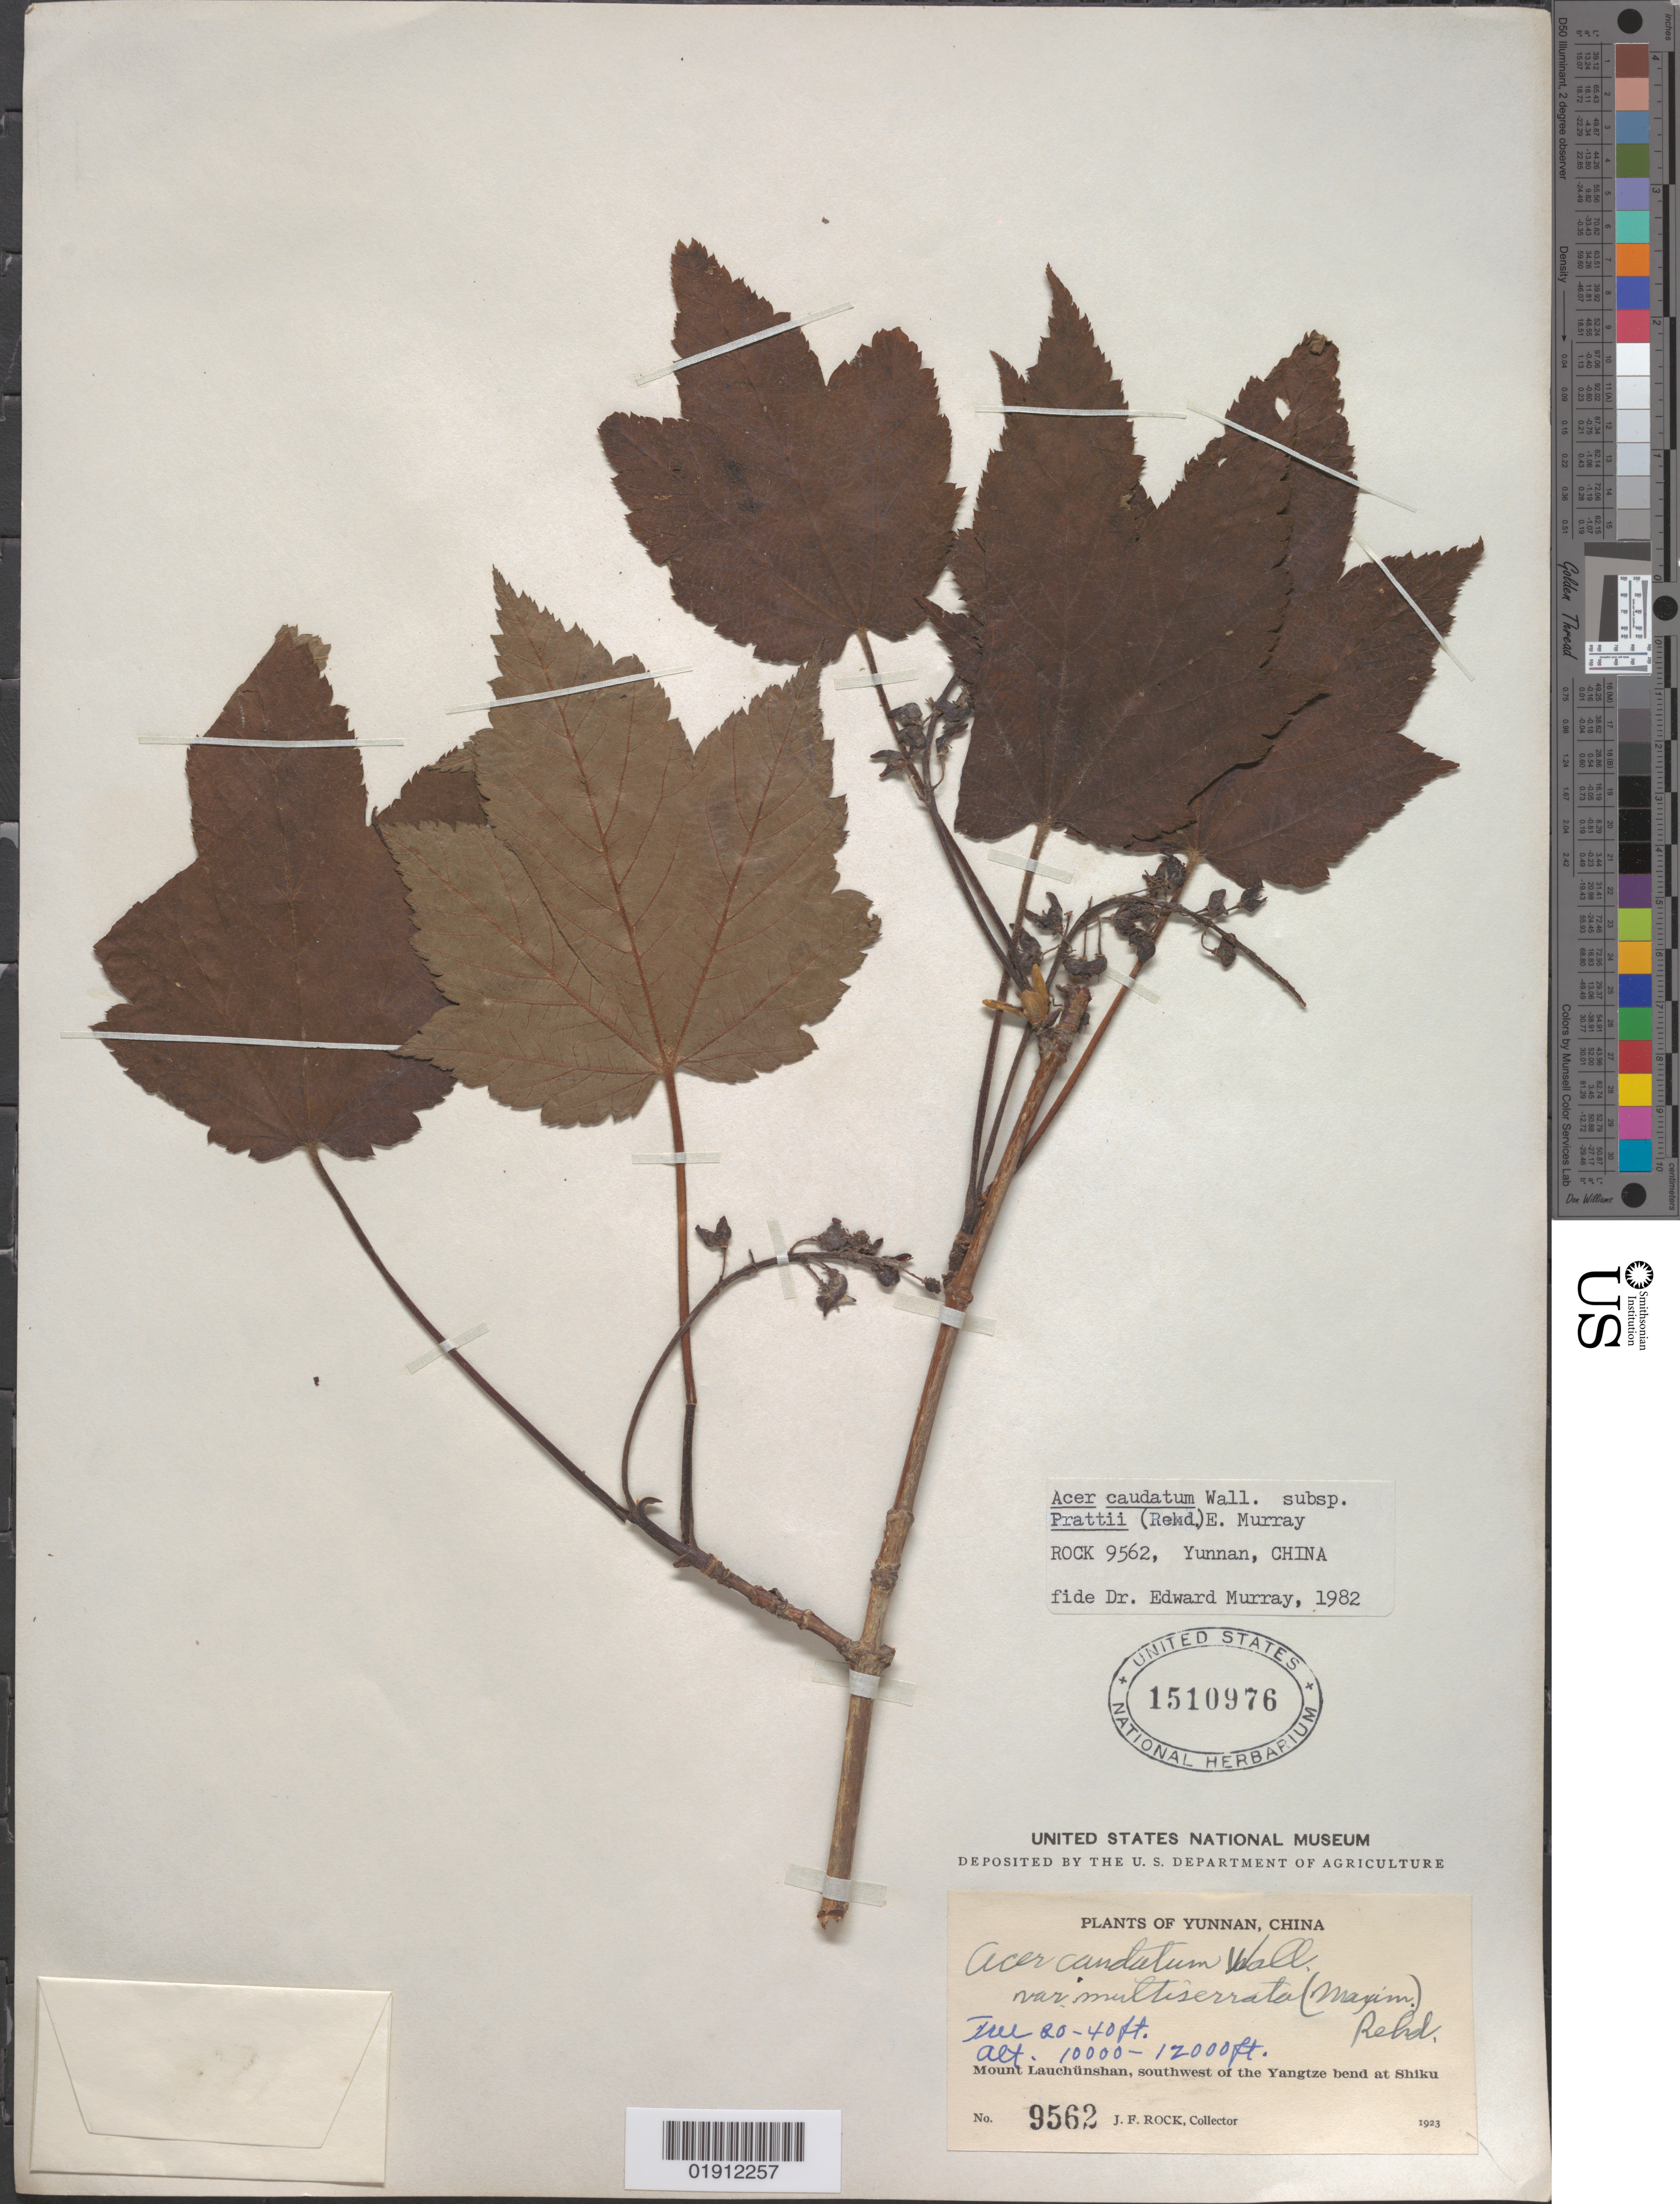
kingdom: Plantae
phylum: Tracheophyta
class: Magnoliopsida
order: Sapindales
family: Sapindaceae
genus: Acer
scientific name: Acer caudatum subsp. prattii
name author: (Rehder) A.E. Murray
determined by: Murray, Edward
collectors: J. F. Rock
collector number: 9562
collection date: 1923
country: China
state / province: Yunnan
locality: Mt. Lauhunshan, SW of the Yangtze bend at Shiku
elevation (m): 3048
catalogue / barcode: US 1510976